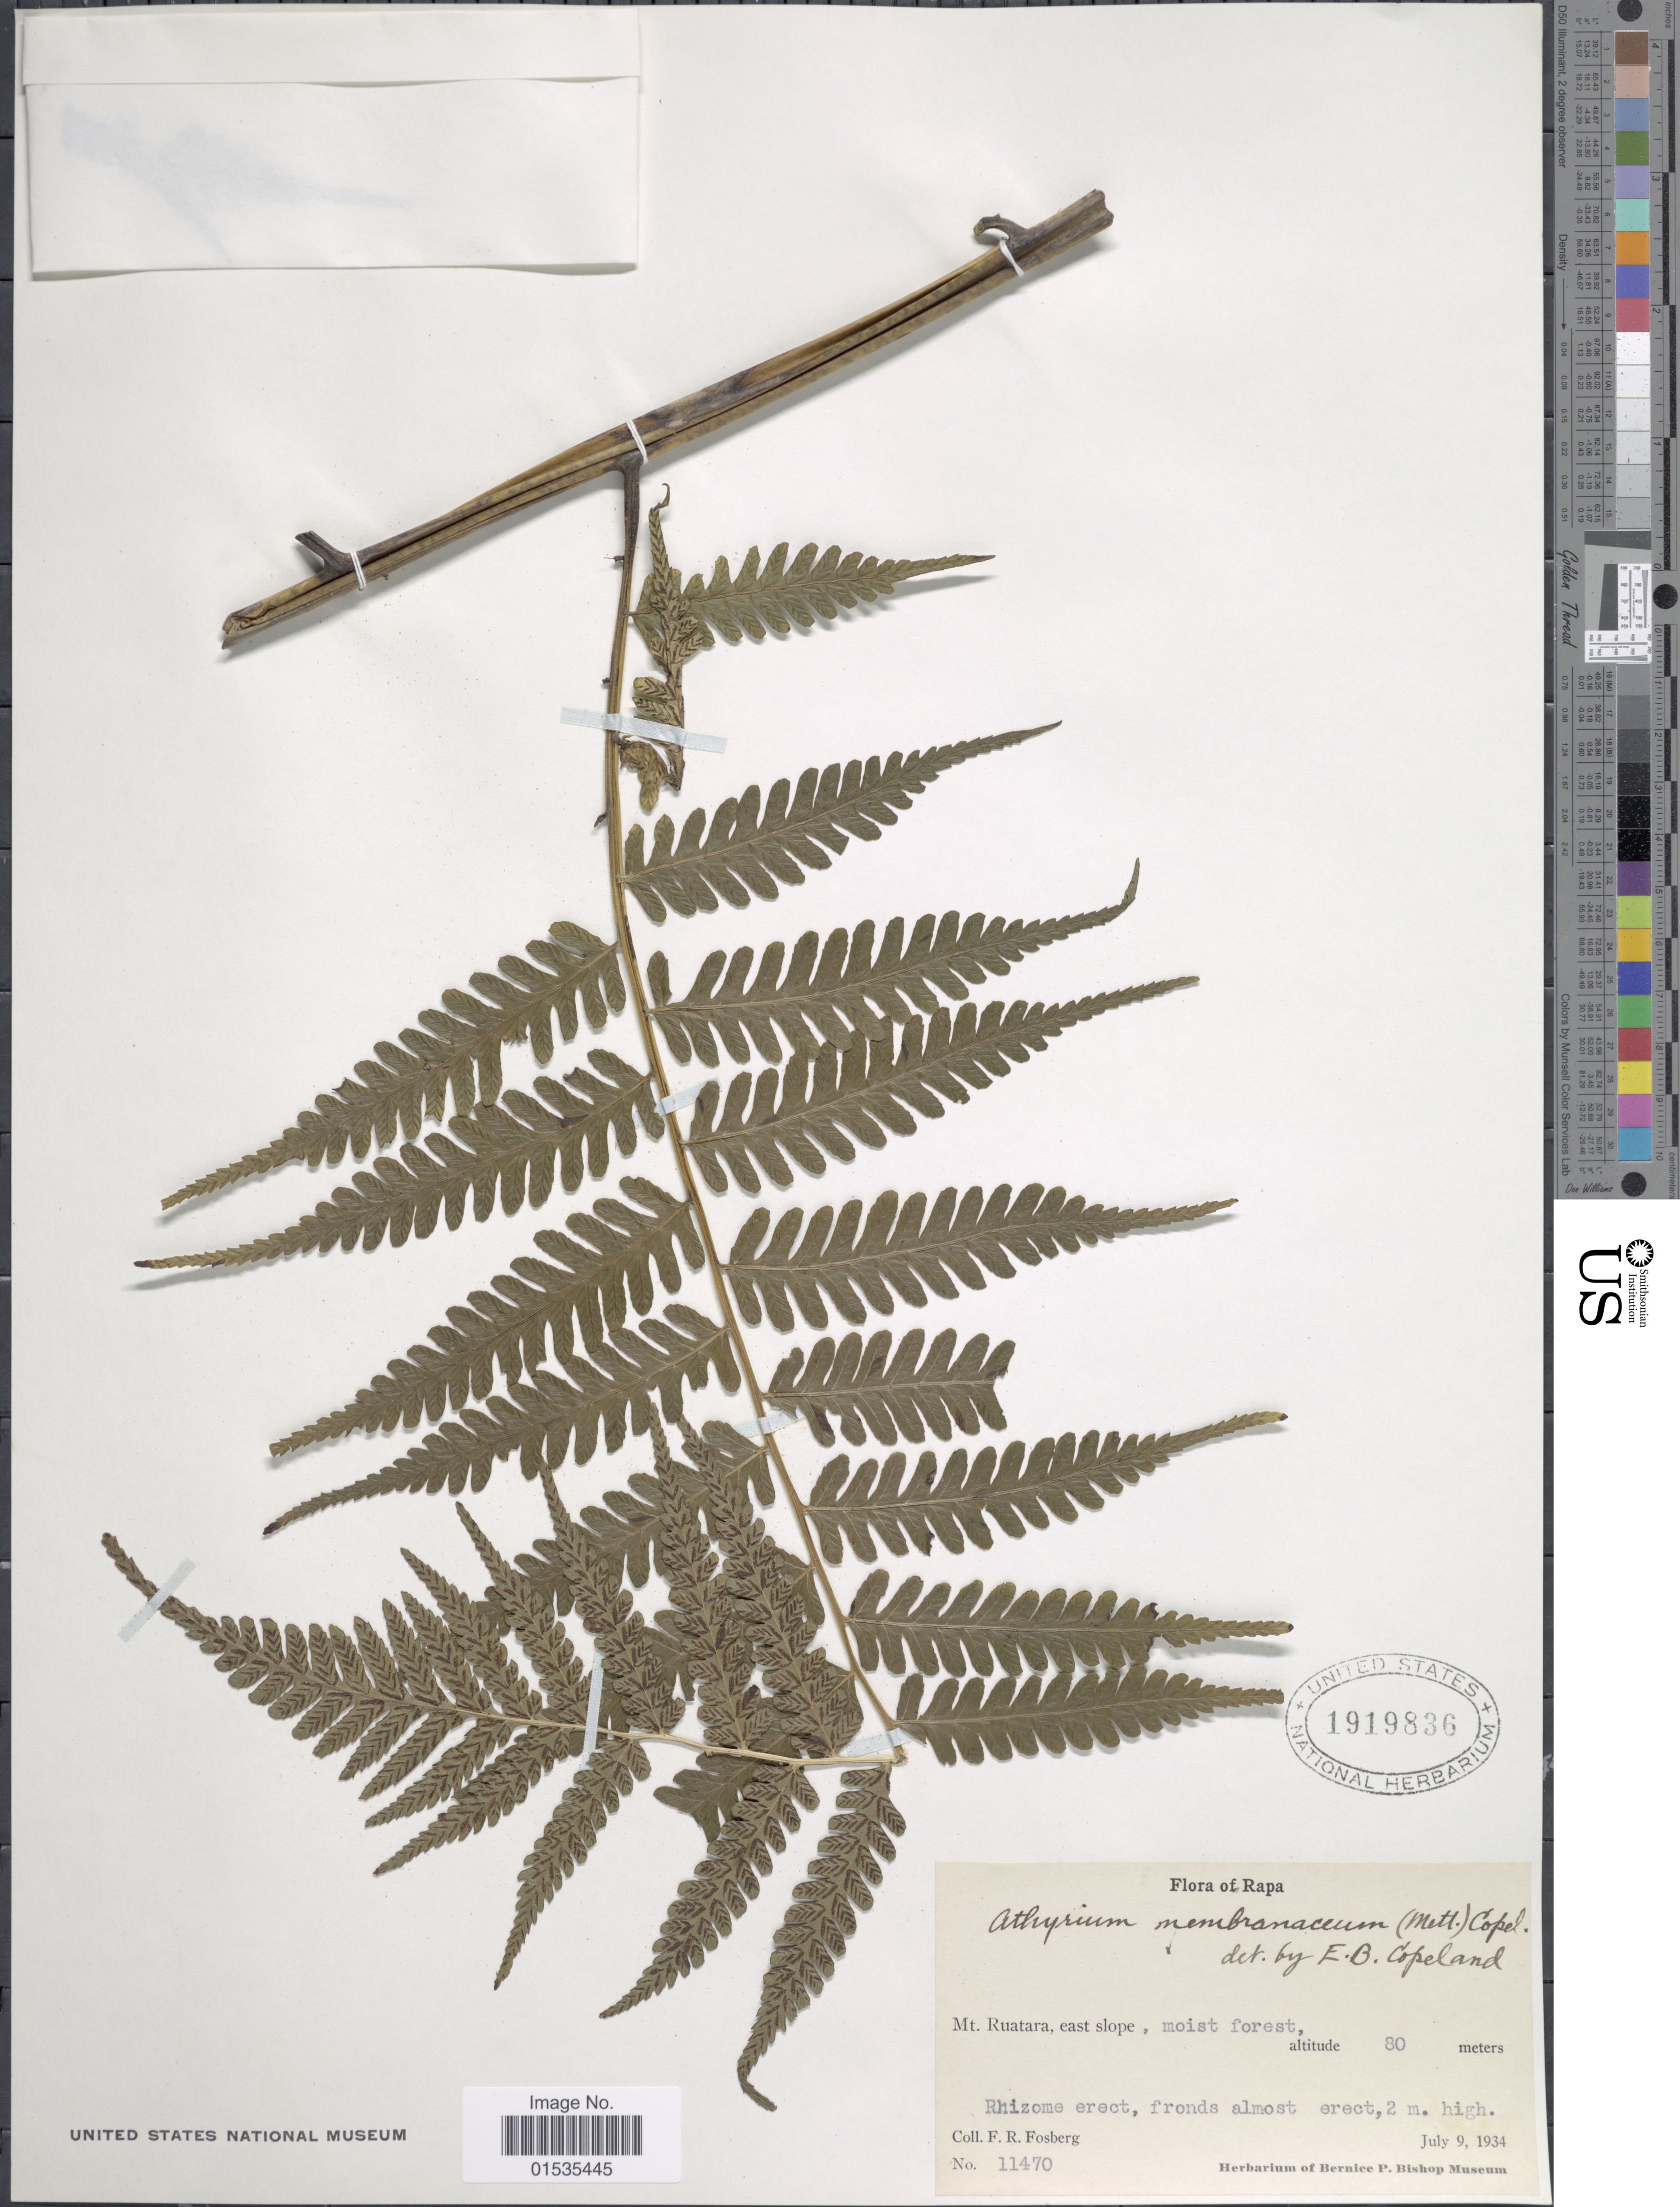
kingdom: Plantae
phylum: Tracheophyta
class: Polypodiopsida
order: Polypodiales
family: Athyriaceae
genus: Diplazium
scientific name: Diplazium harpeodes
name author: T. Moore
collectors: F. R. Fosberg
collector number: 11470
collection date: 1934-07-09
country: French Polynesia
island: Rapa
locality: Rapa, Mt. Ruatara, east slope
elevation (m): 80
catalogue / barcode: US 1919836